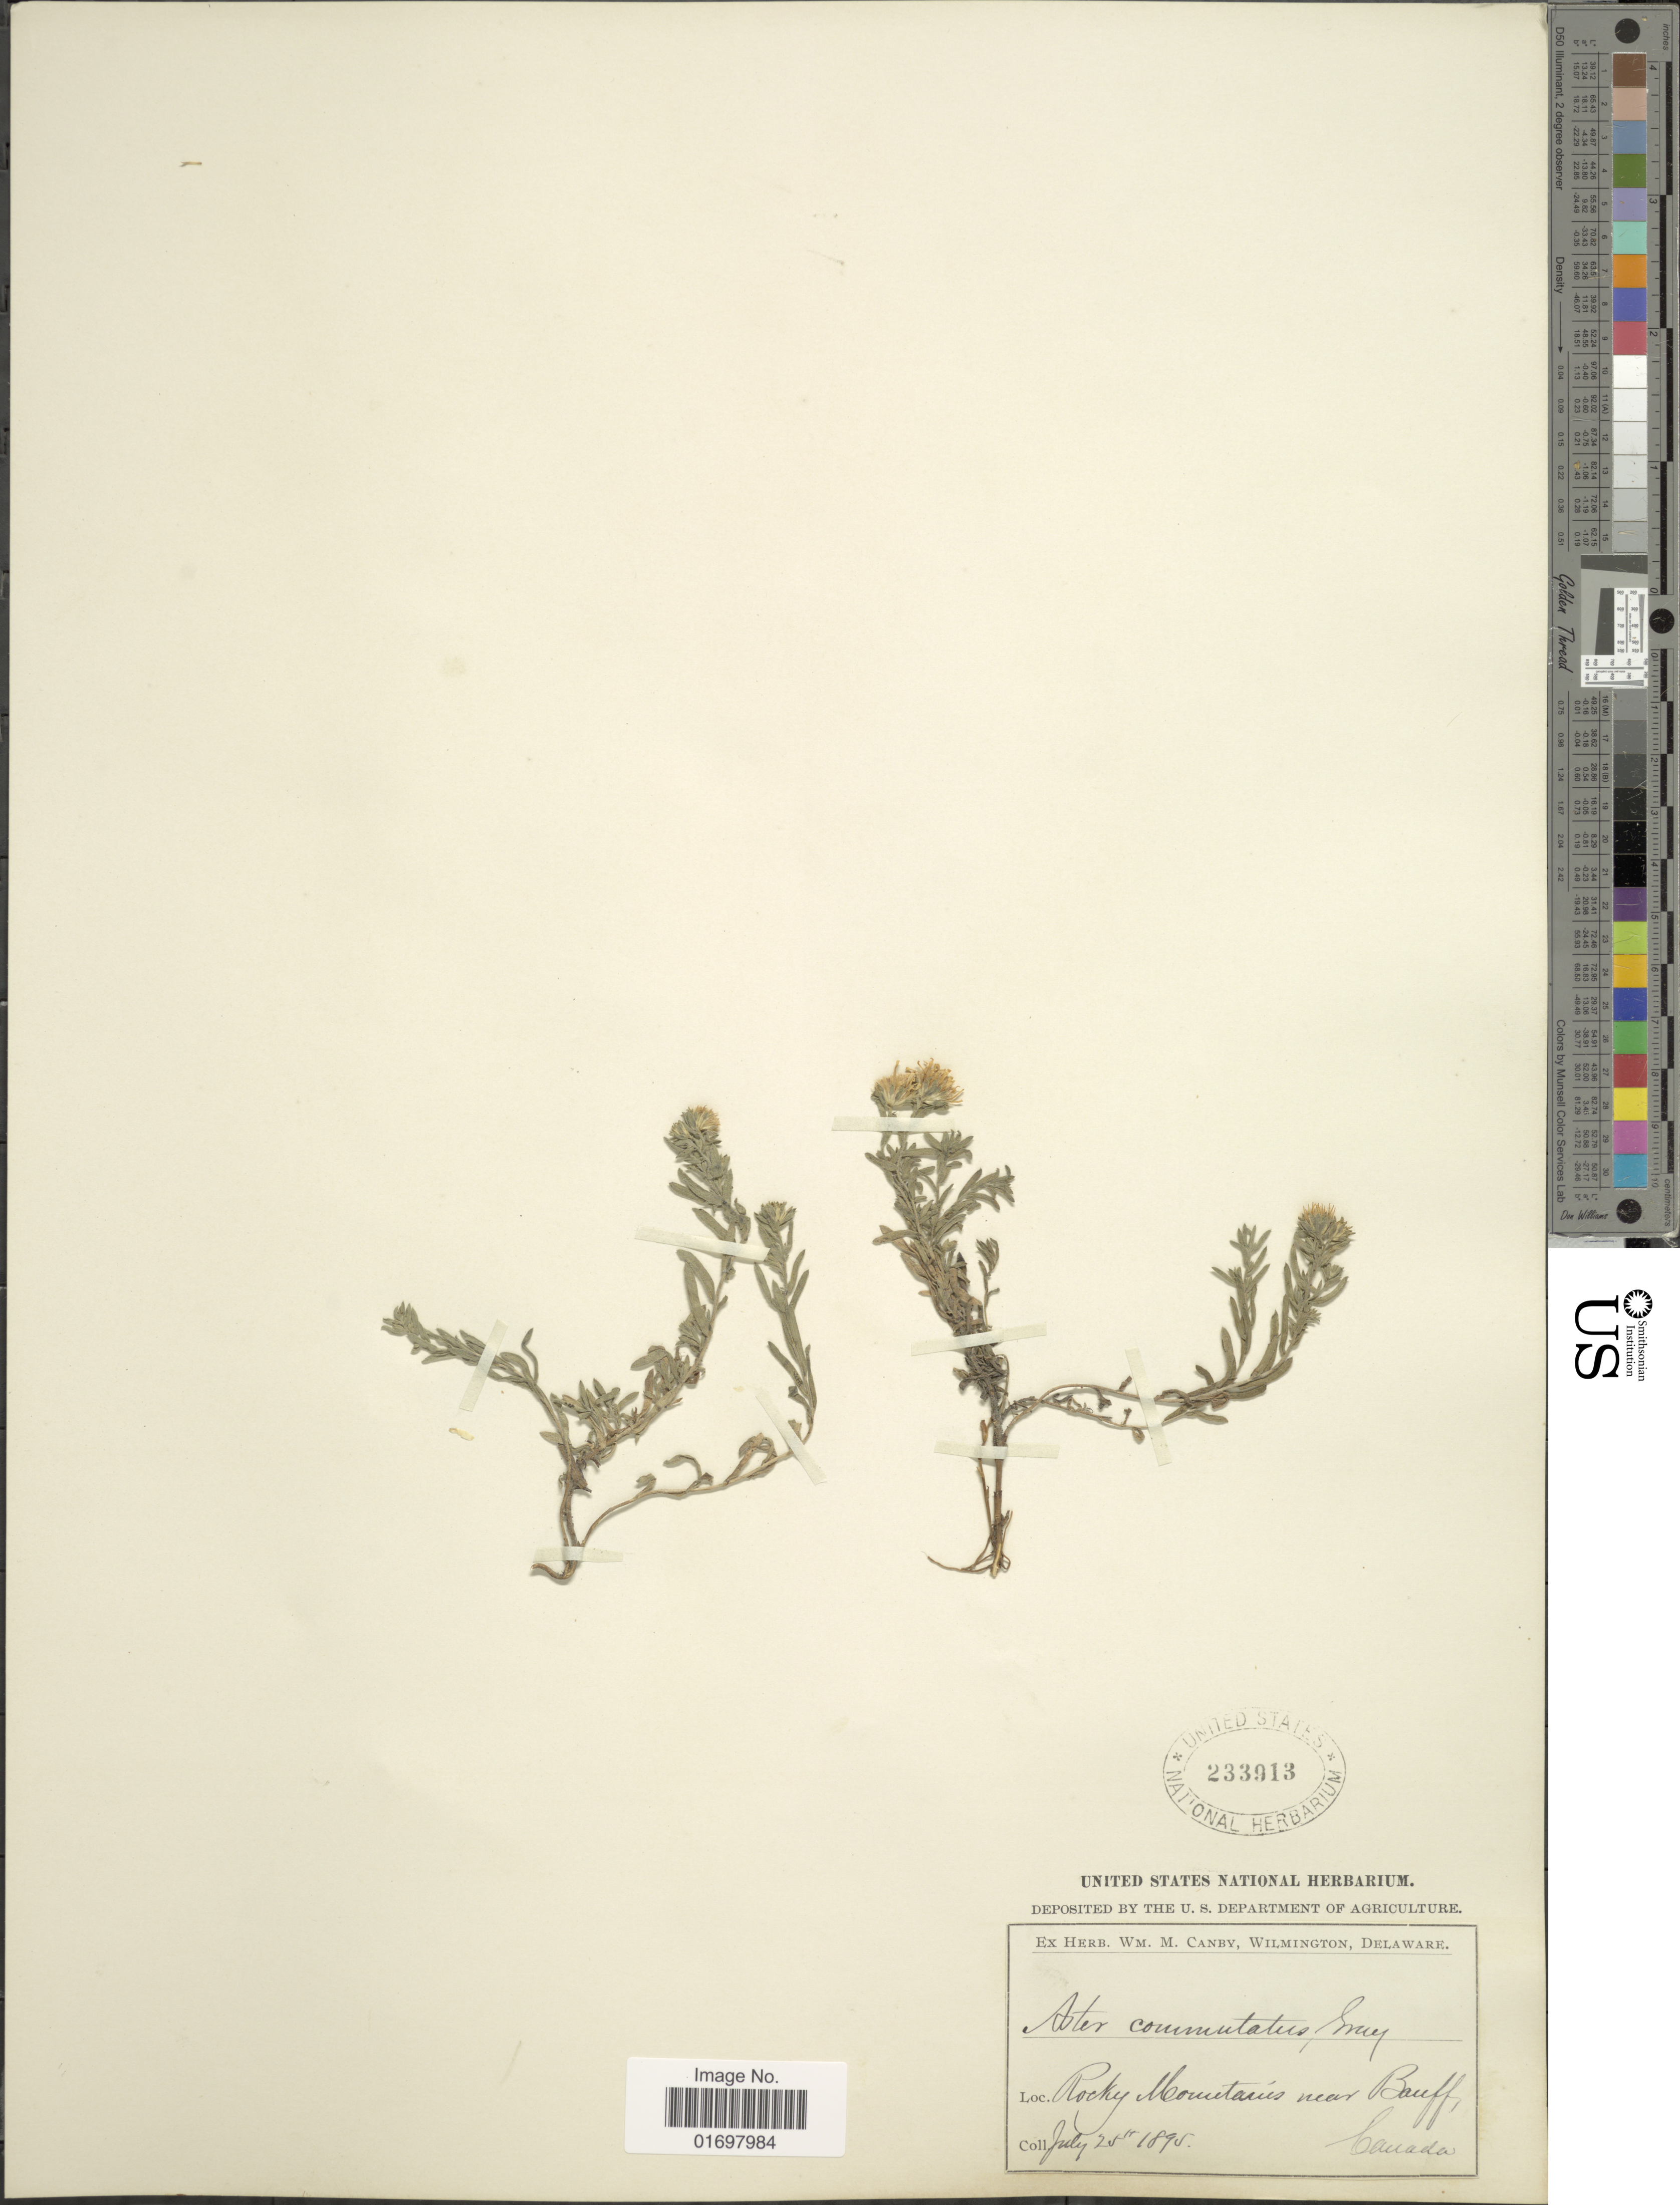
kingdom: Plantae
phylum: Tracheophyta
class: Magnoliopsida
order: Asterales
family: Asteraceae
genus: Symphyotrichum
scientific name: Symphyotrichum falcatum var. commutatum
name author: (Torr. & A. Gray) G.L. Nesom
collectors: ex herb. W.M. Canby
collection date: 1895-07-25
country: Canada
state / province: Alberta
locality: Rocky Mountains near Banff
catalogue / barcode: US 233913